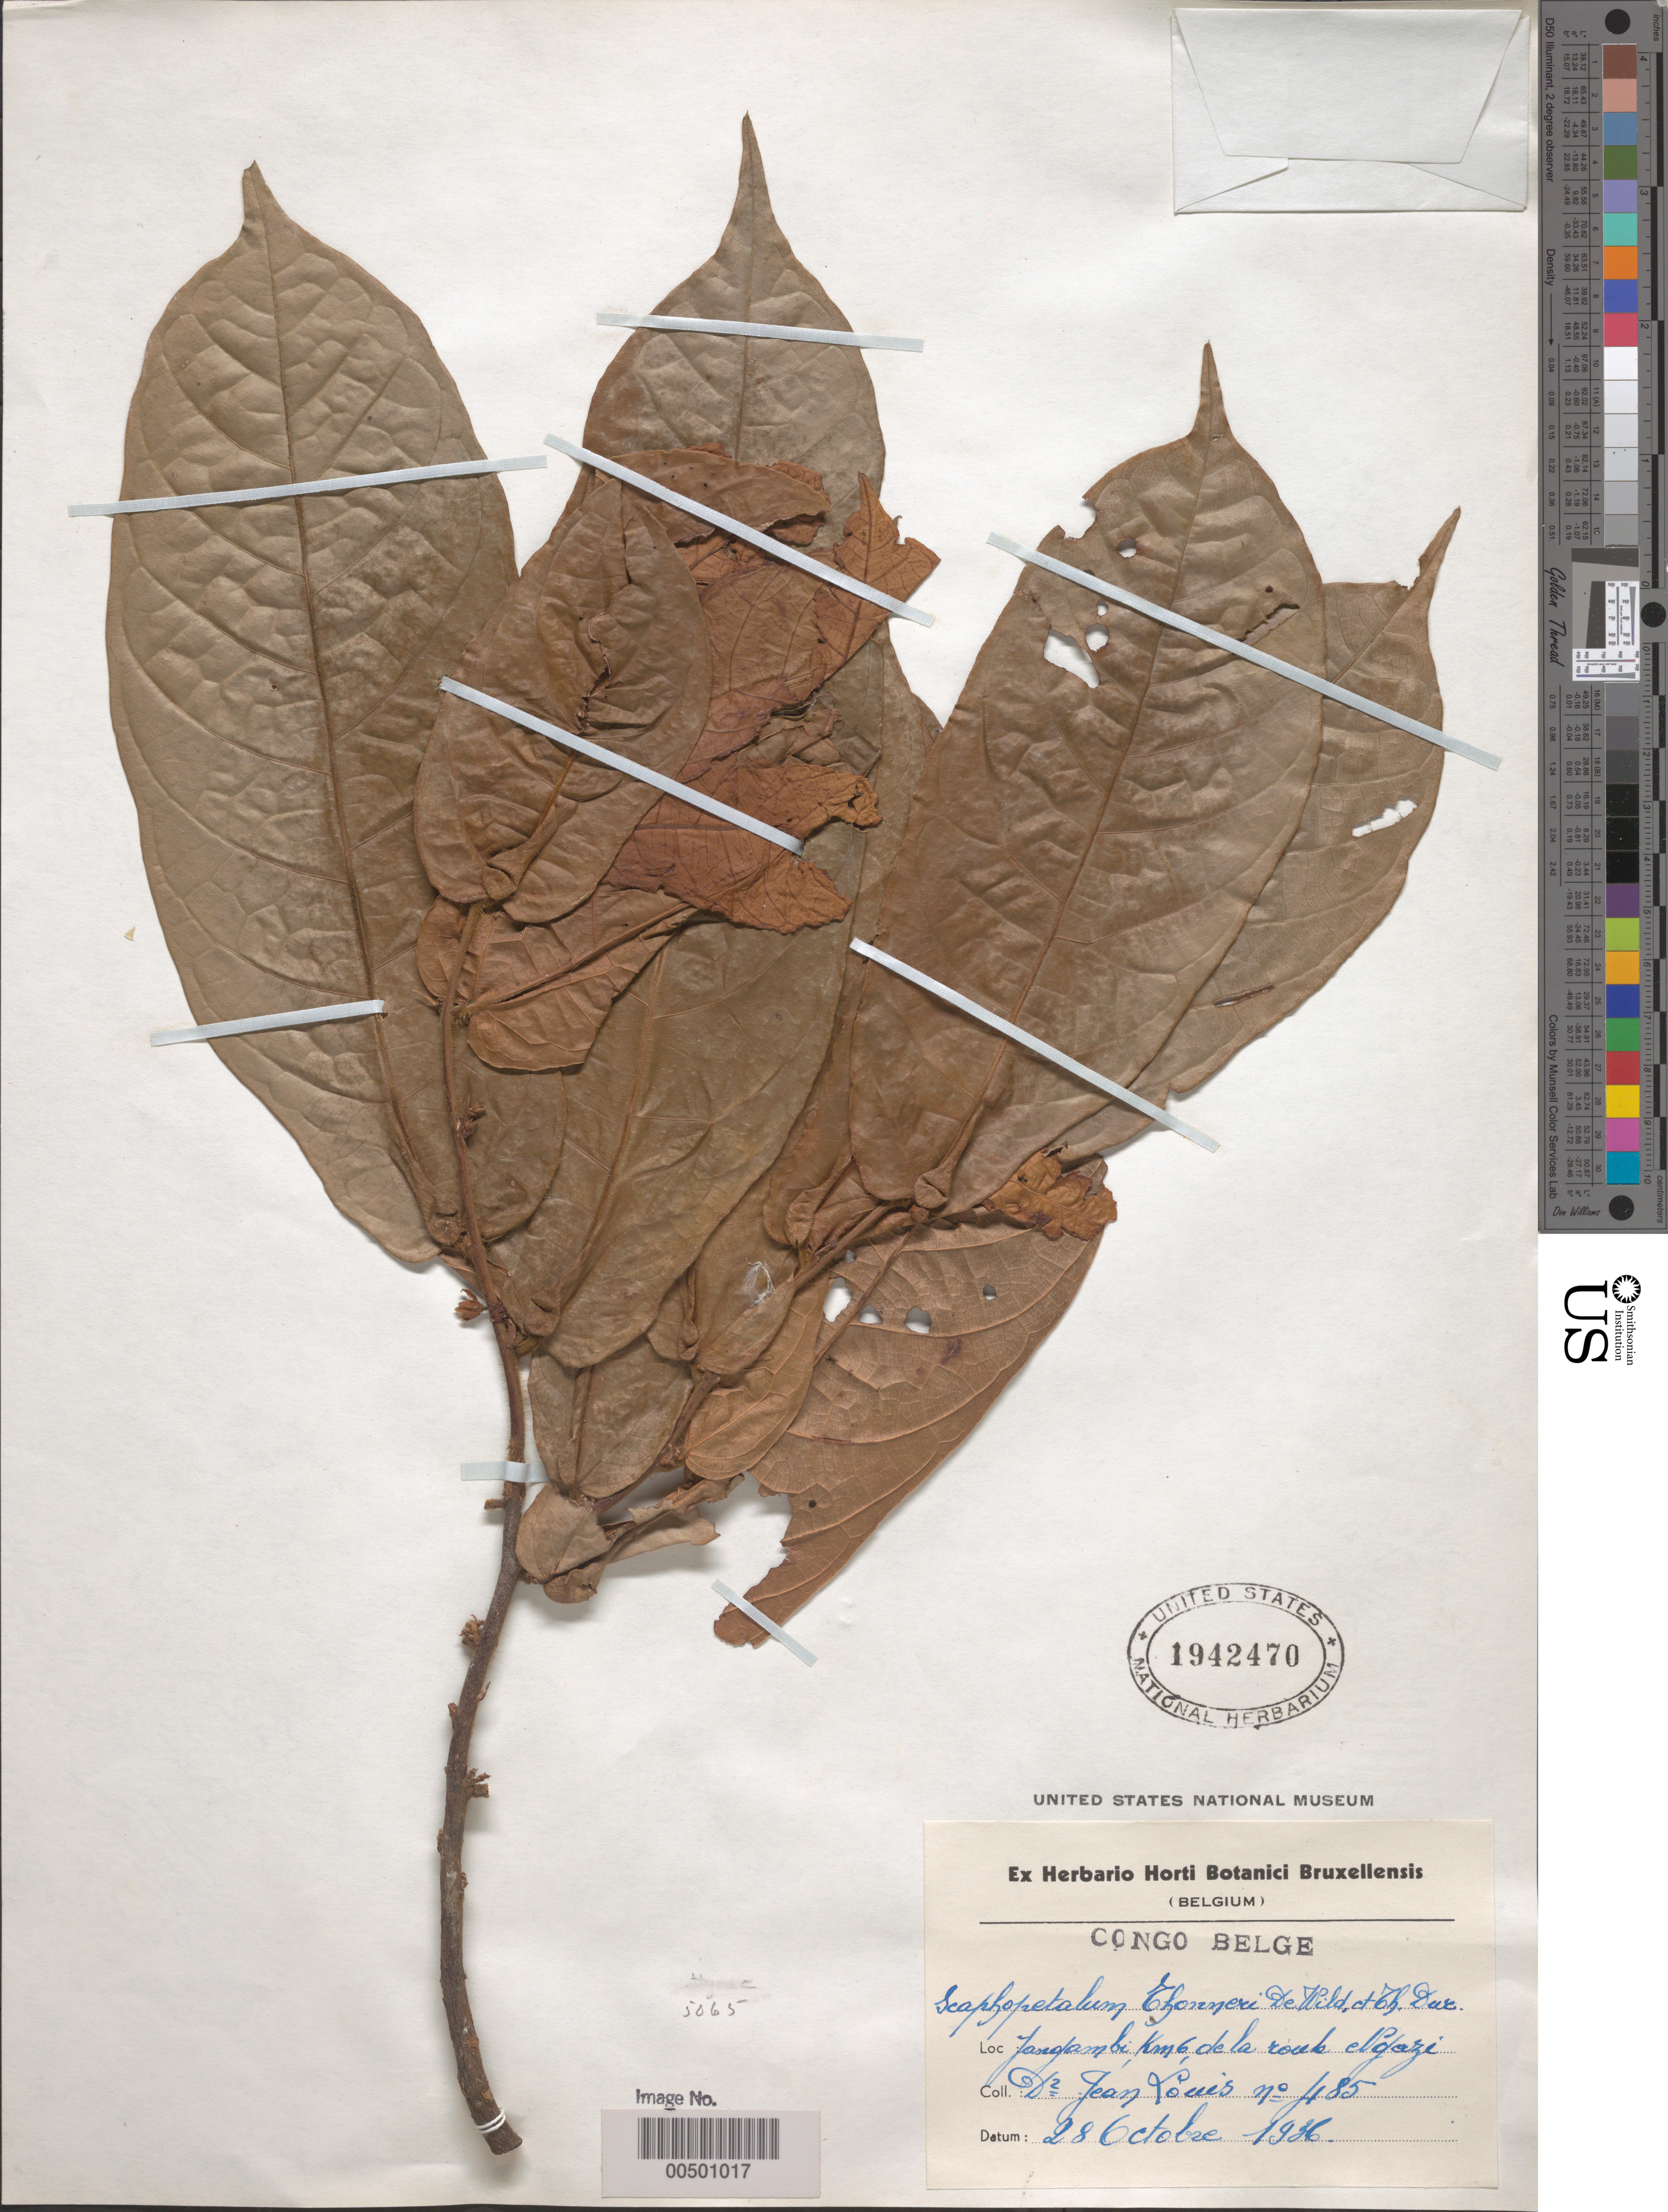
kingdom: Plantae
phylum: Tracheophyta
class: Magnoliopsida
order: Malvales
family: Malvaceae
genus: Scaphopetalum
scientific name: Scaphopetalum thonneri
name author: De Wild. & Durand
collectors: J. Louis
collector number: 485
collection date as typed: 28 Oct 1936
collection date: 1936-10-28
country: Congo, Democratic Republic of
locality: Tangambi, km 6, de la route Nyazi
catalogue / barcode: US 1942470